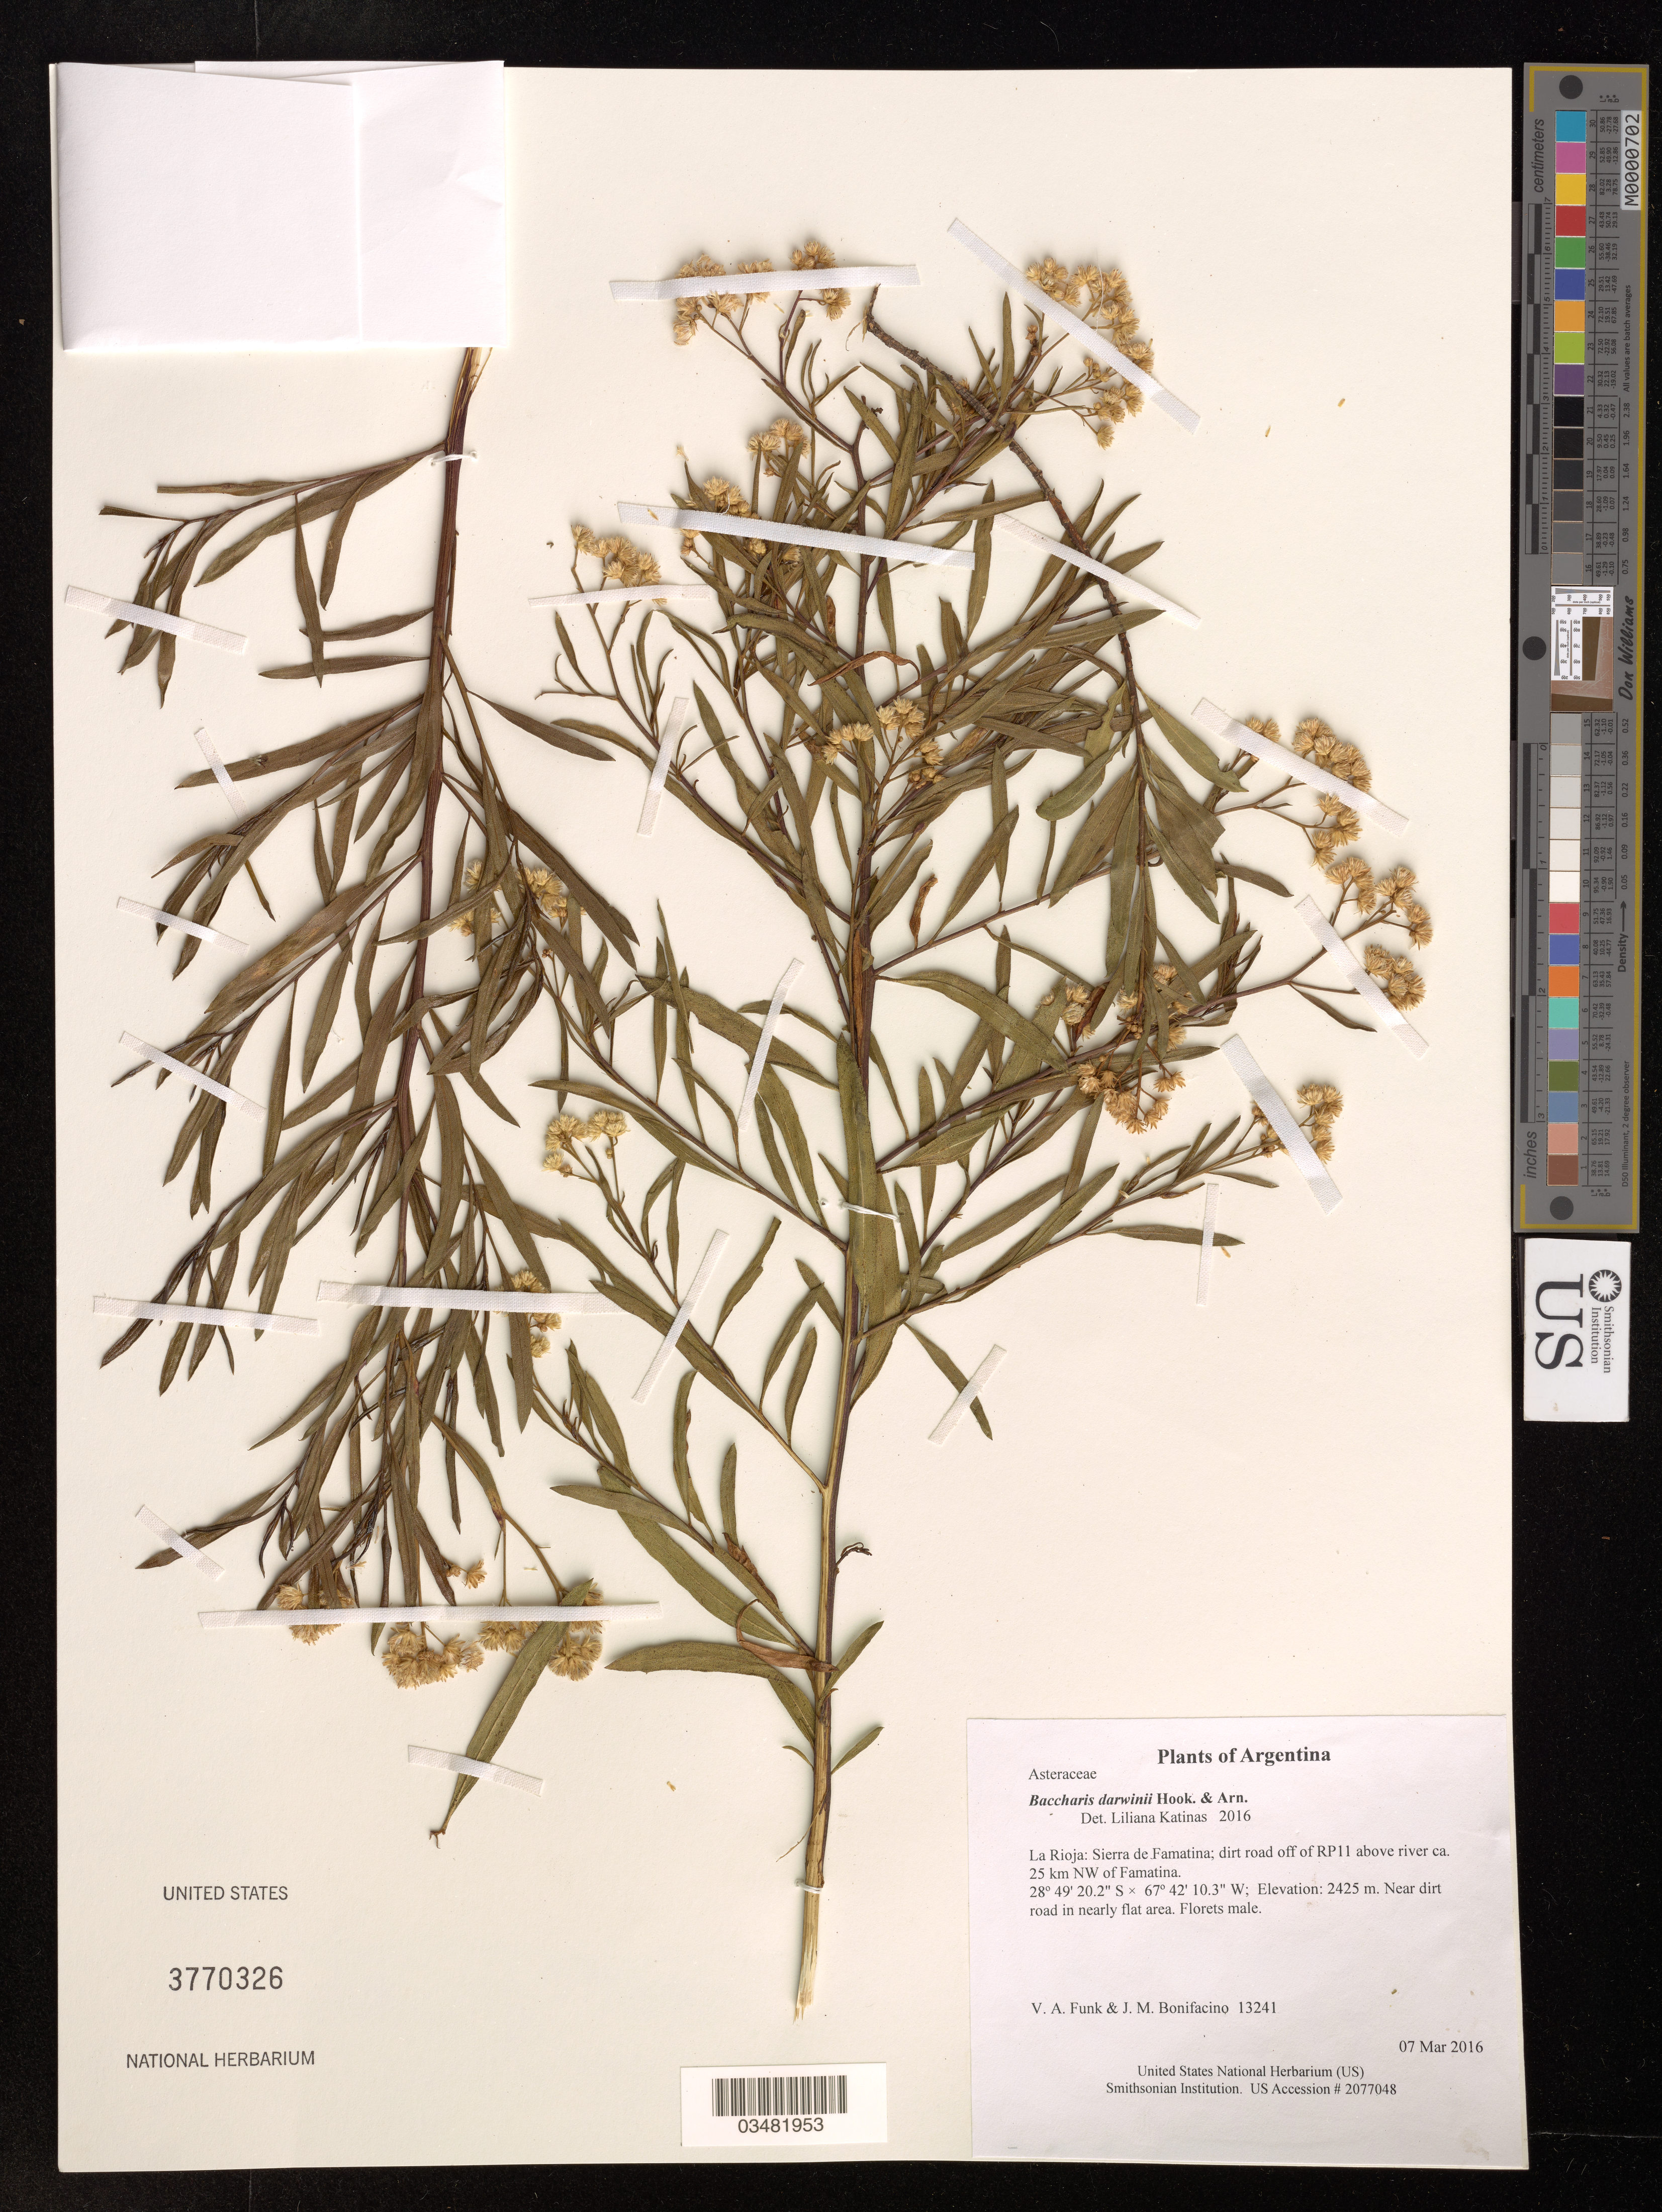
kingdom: Plantae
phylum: Tracheophyta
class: Magnoliopsida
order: Asterales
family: Asteraceae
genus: Baccharis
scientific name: Baccharis darwinii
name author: Hook. & Arn.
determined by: Katinas, L.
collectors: V. Funk & M. Bonifacino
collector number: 13241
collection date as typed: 7 March 2016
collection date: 2016-03-07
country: Argentina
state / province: La Rioja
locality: Sierra de Famatina; dirt road off of RP11 above river ca. 25 km NW of Famatina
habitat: Near dirt road in nearly flat area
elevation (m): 2425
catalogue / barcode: US 3770326